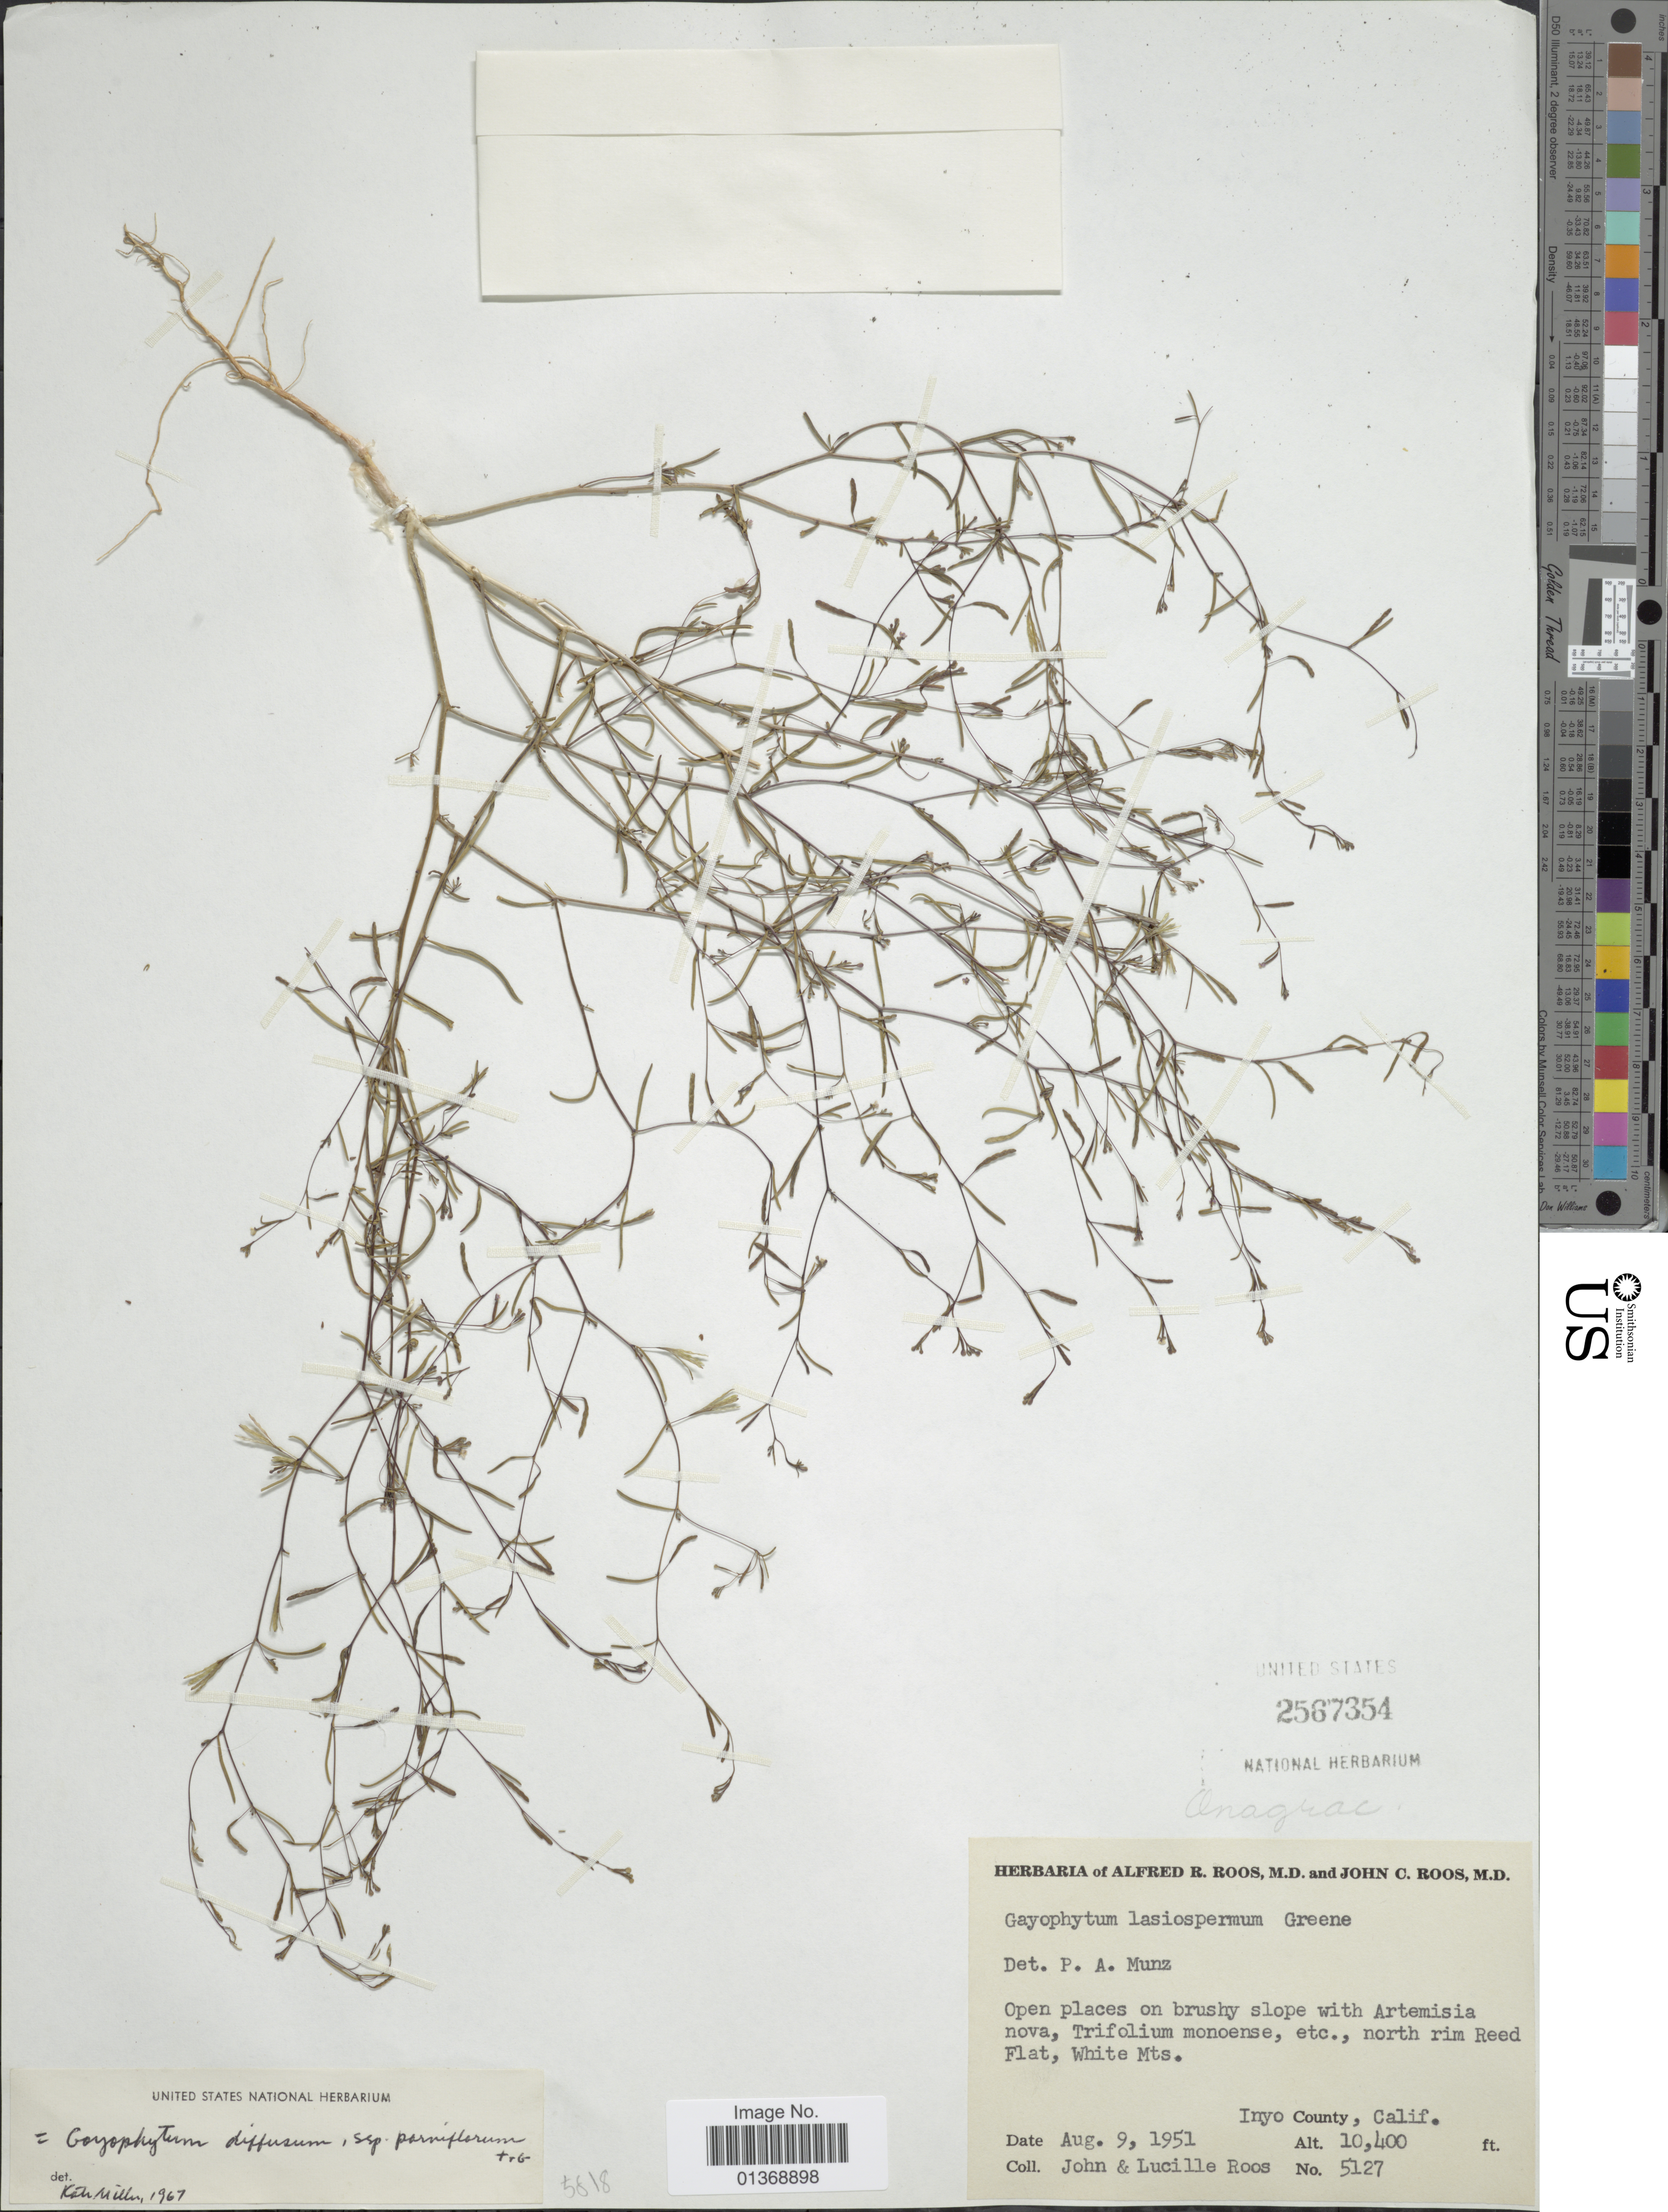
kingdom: Plantae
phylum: Tracheophyta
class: Magnoliopsida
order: Myrtales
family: Onagraceae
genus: Gayophytum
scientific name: Gayophytum diffusum subsp. parviflorum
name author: F. H. Lewis & Szweyk.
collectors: J. C. Roos & L. Roos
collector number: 5127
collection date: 1951-08-09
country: United States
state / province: California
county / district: Inyo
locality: North rim Reed Flat, White Mts., Inyo County, Calif.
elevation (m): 3170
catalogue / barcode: US 2567354